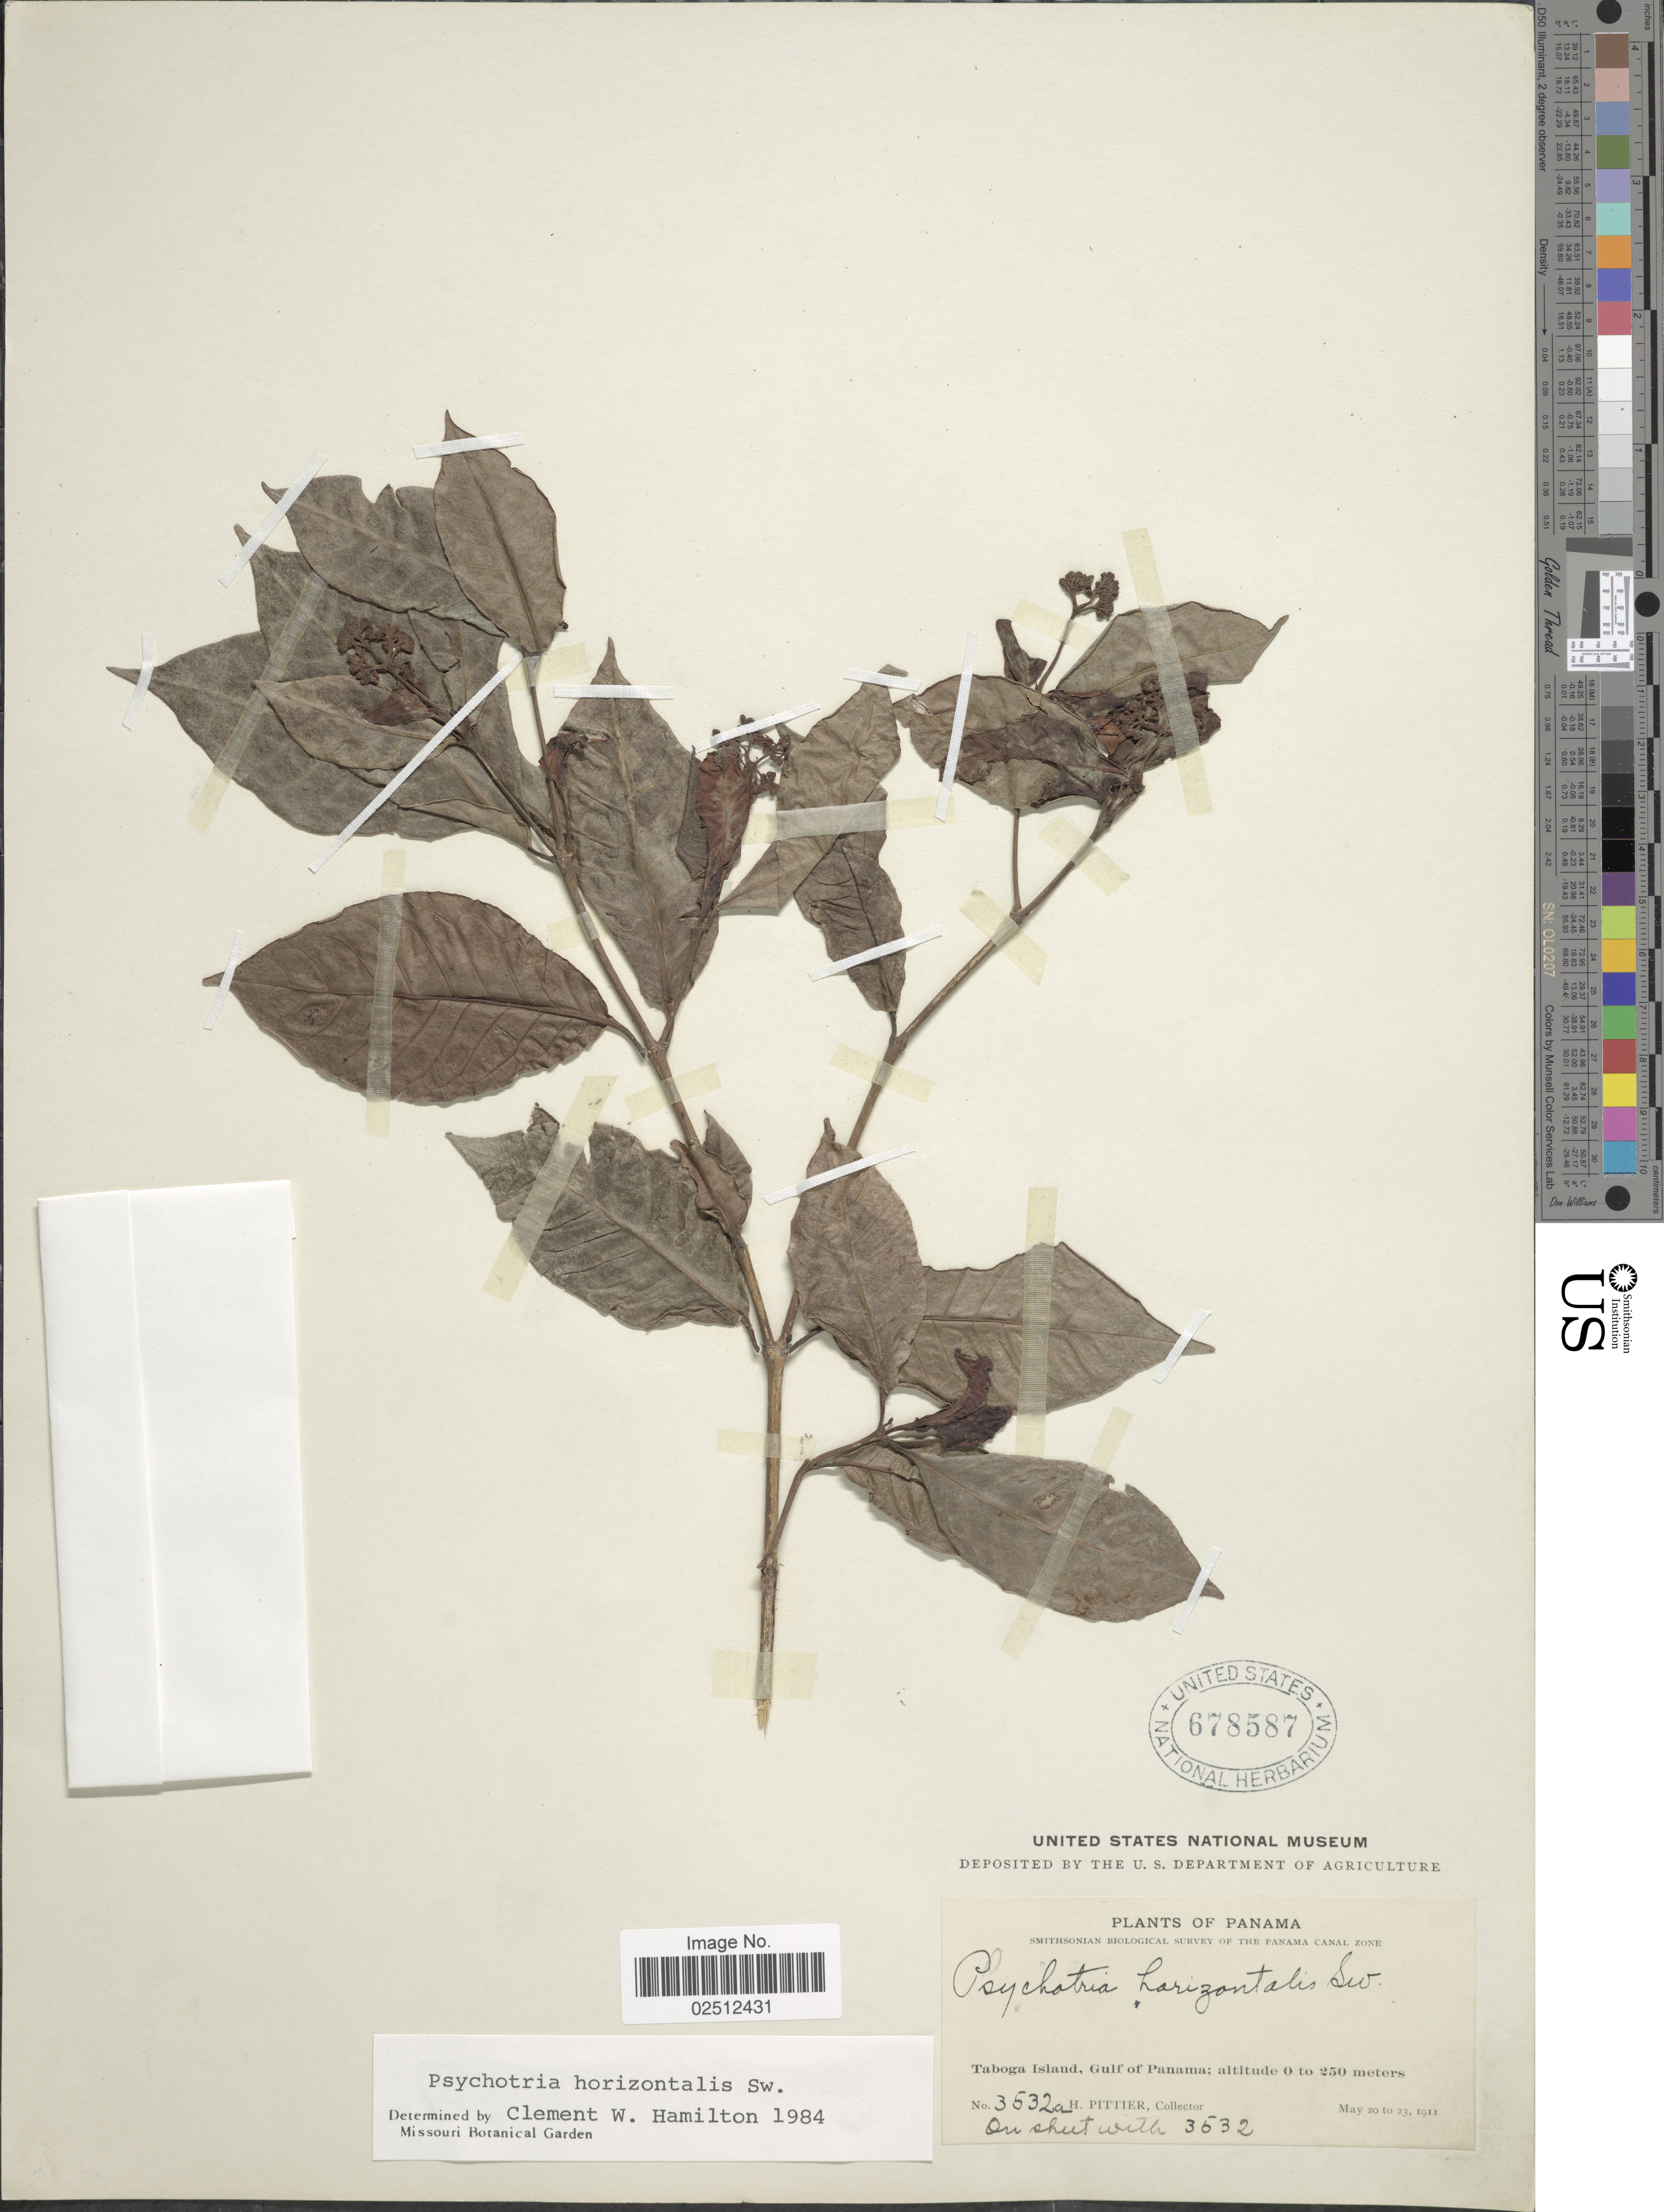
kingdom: Plantae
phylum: Tracheophyta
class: Magnoliopsida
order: Gentianales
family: Rubiaceae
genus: Psychotria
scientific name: Psychotria horizontalis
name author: Sw.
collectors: H. F. Pittier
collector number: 3532a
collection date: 1911-05-20/1911-05-23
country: Panama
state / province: Panamá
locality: Taboga Island, Gulf of Panama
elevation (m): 0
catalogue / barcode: US 678587